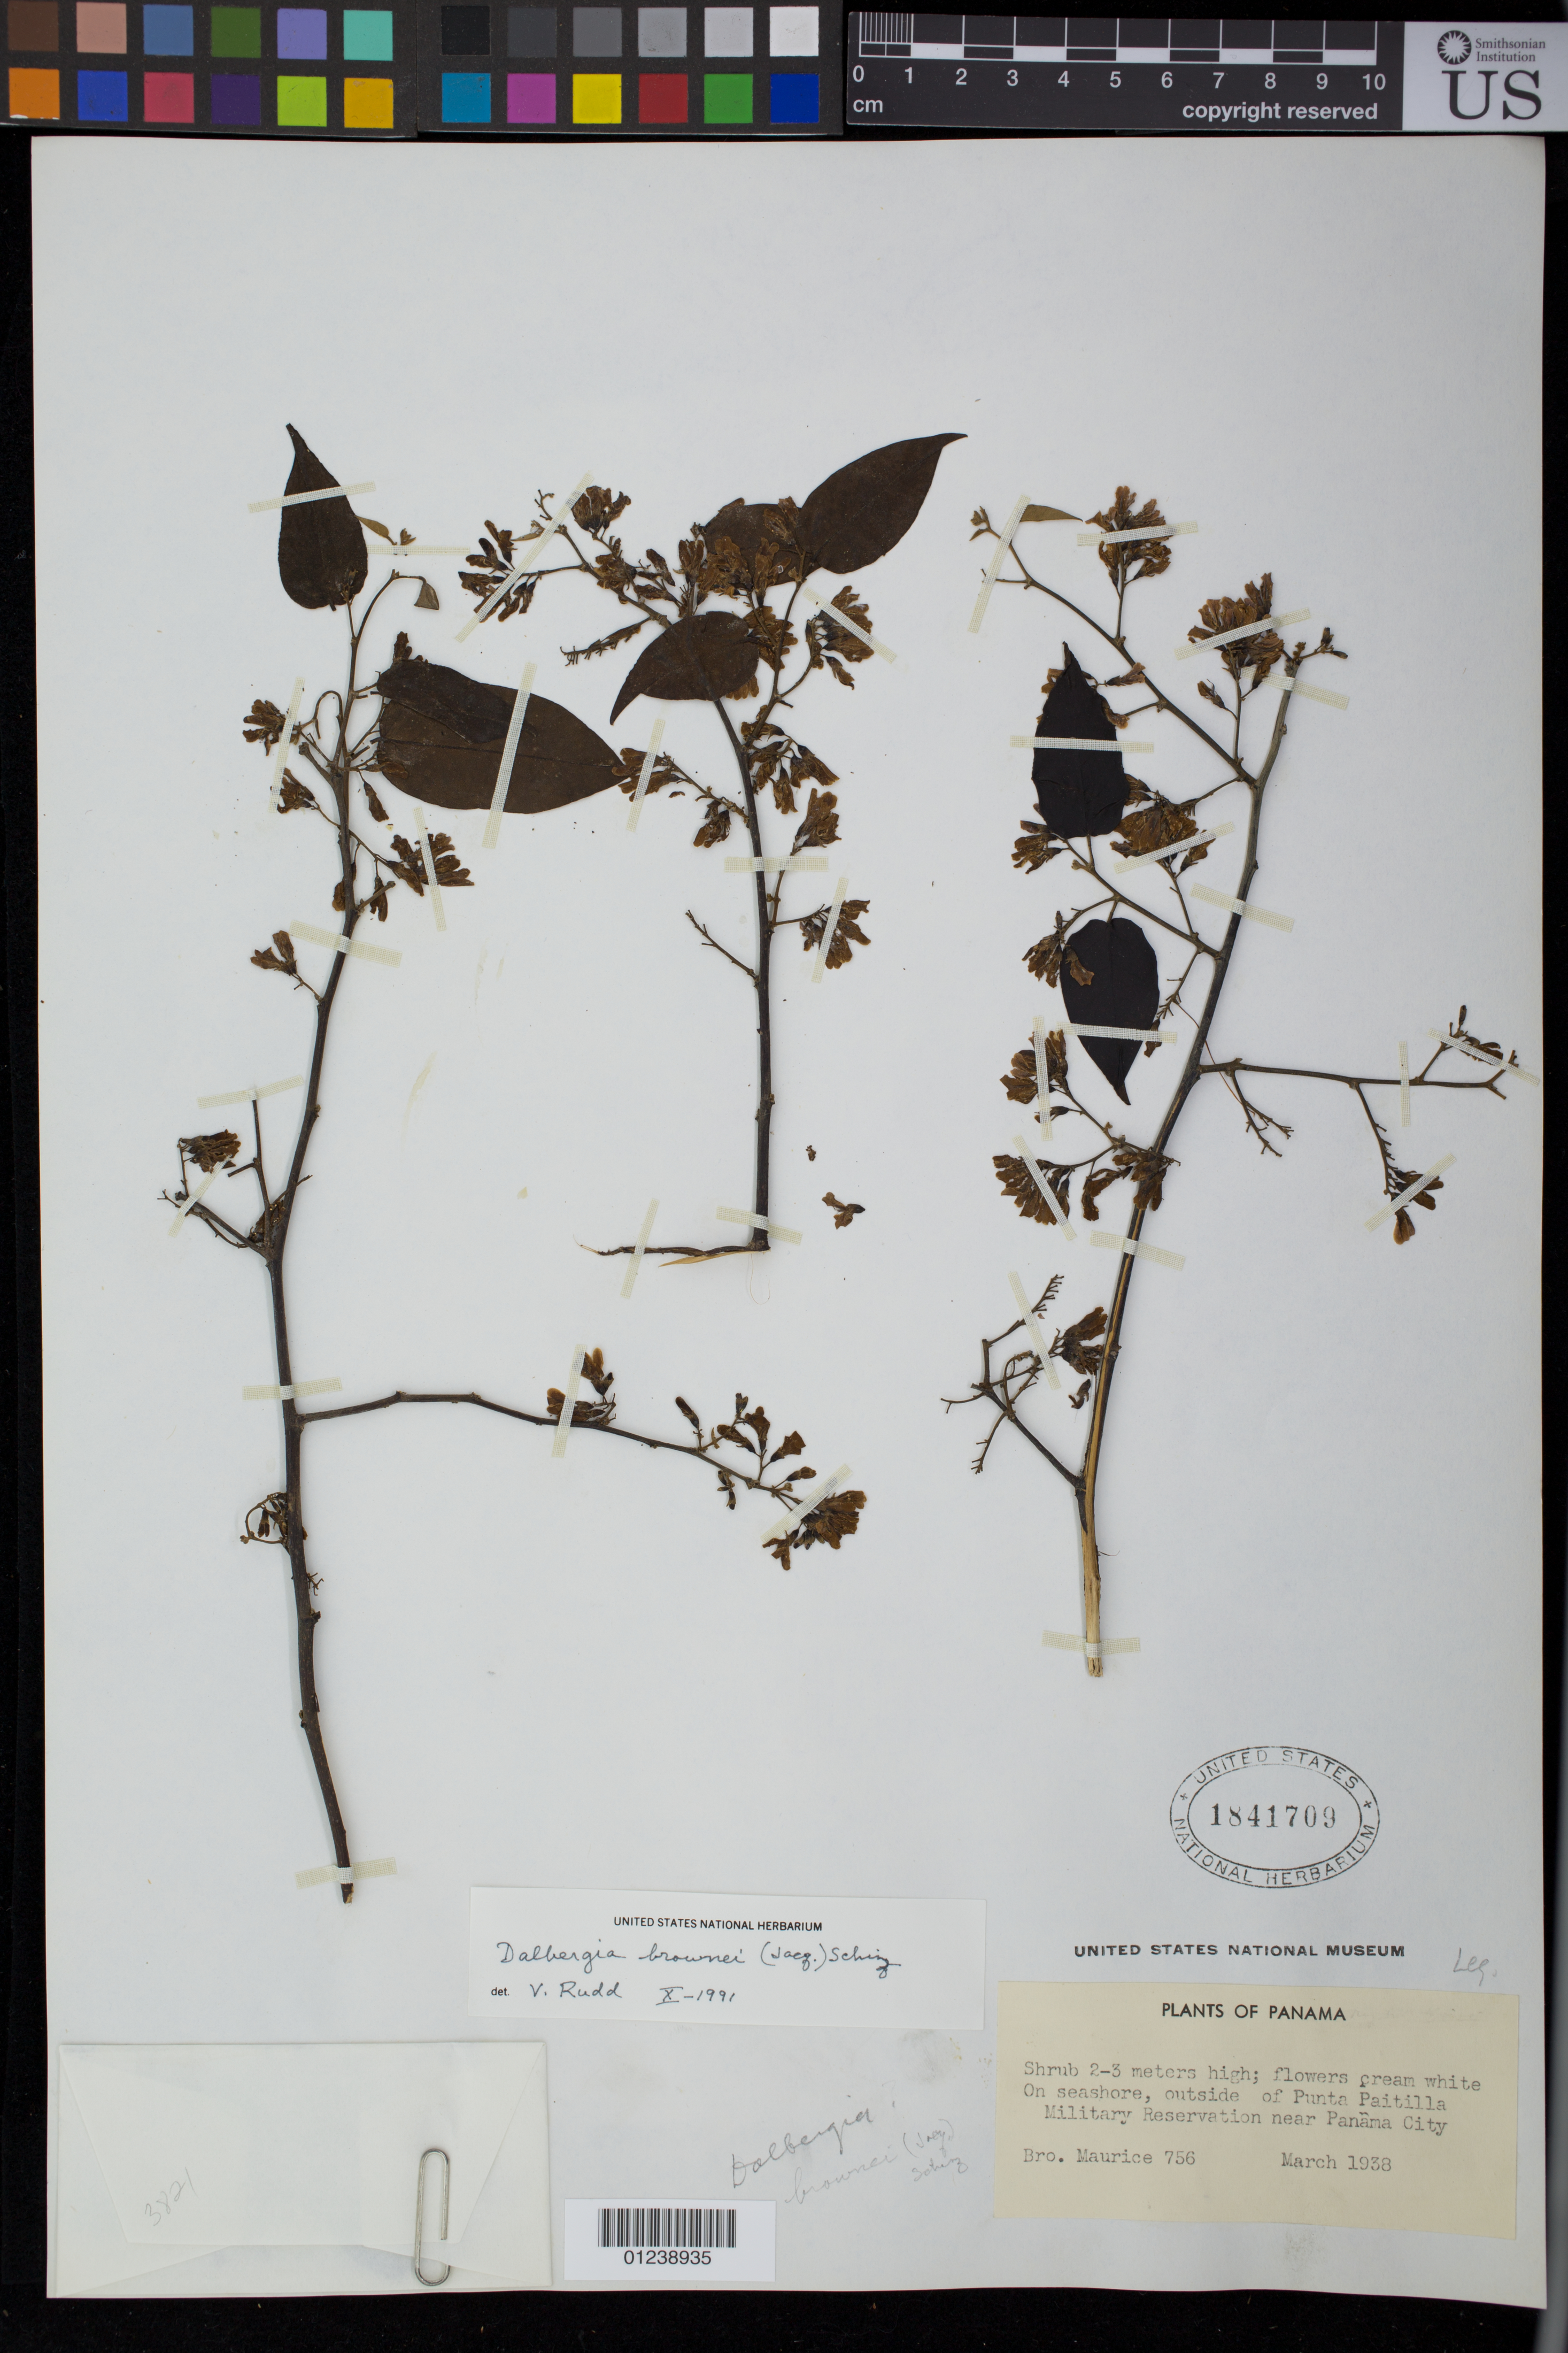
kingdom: Plantae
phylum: Tracheophyta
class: Magnoliopsida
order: Fabales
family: Fabaceae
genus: Dalbergia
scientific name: Dalbergia brownei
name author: (Jacq.) Schinz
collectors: B. Maurice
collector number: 756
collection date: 1938-03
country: Panama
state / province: Panamá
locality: On seashore, outside of Punta Paitilla Military Reservation near Panama City.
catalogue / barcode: US 1841709